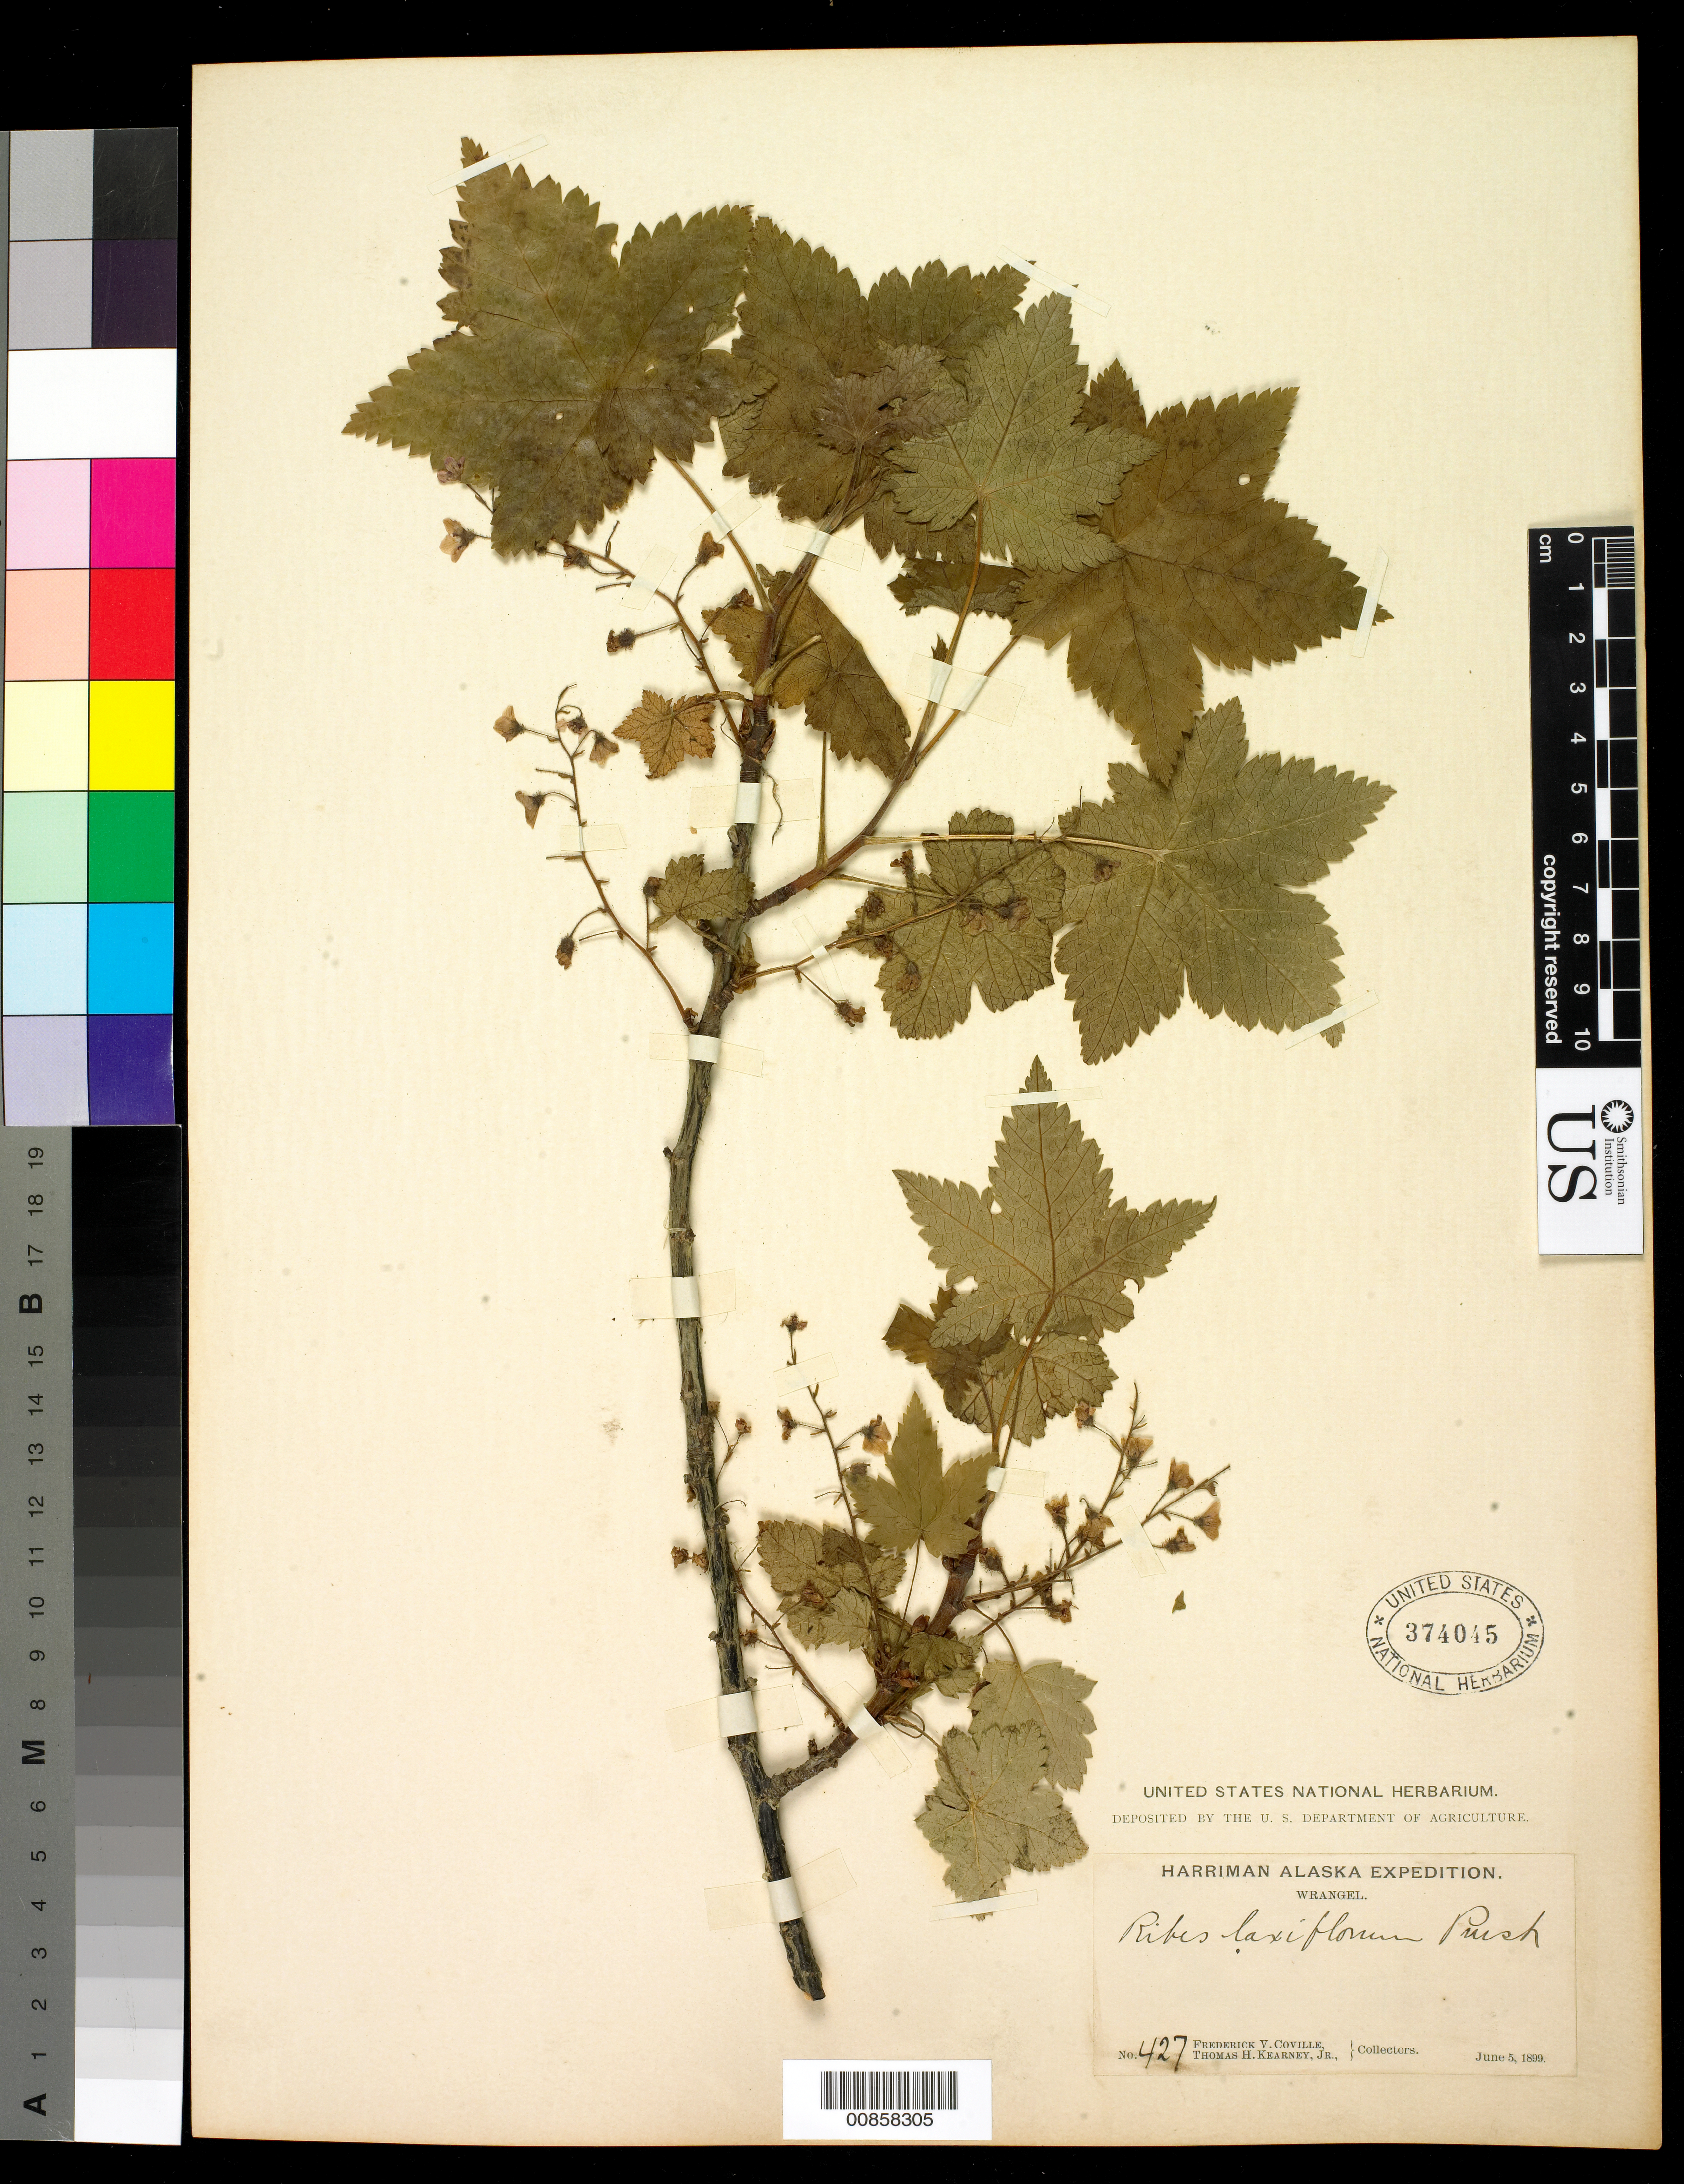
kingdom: Plantae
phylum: Tracheophyta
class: Magnoliopsida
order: Saxifragales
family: Grossulariaceae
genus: Ribes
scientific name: Ribes laxiflorum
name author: Pursh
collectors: F. V. Coville & T. H. Kearney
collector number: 427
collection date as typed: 05 Jun 1899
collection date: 1899-06-05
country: United States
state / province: Alaska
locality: Wrangell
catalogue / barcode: US 374045